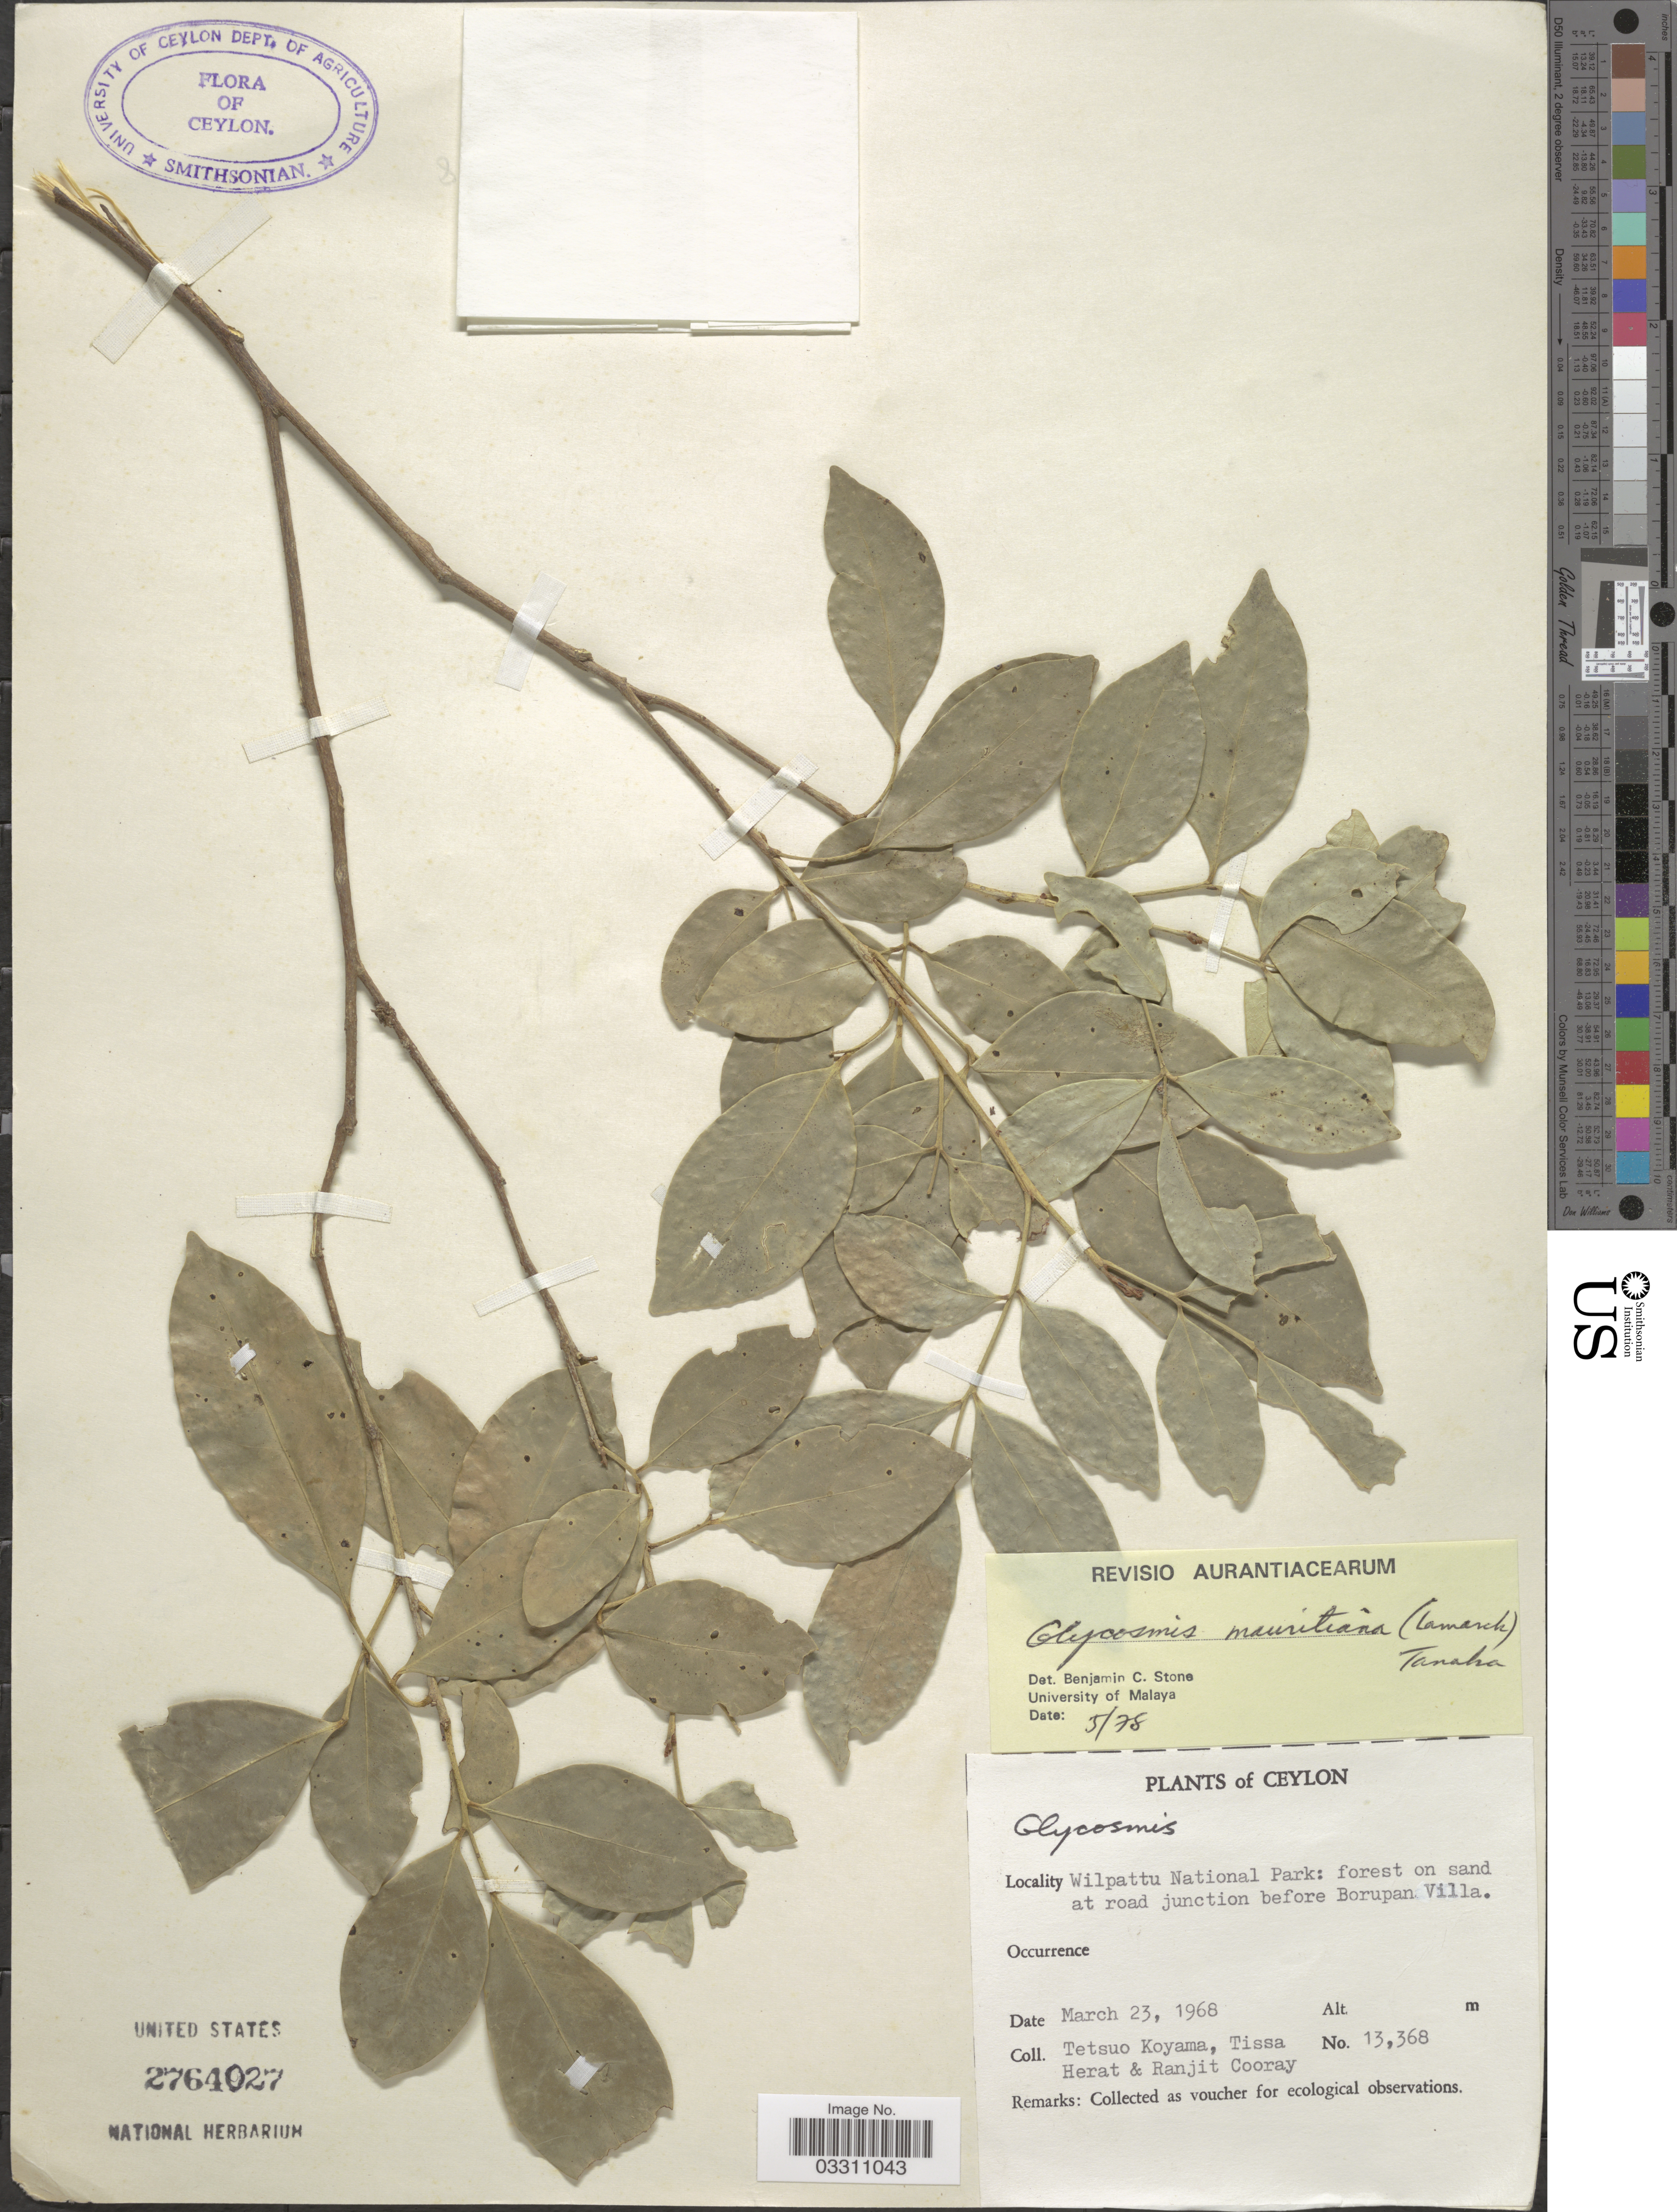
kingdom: Plantae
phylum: Tracheophyta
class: Magnoliopsida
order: Sapindales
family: Rutaceae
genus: Glycosmis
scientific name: Glycosmis mauritiana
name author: (Lamkey) Tanaka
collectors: T. Koyama, T. Herat & R. Cooray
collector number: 13368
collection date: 1968-03-23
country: Sri Lanka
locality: Ceylon, Wilpattu National Park: forest on sand at road junction before Borupan Villa.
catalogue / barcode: US 2764027